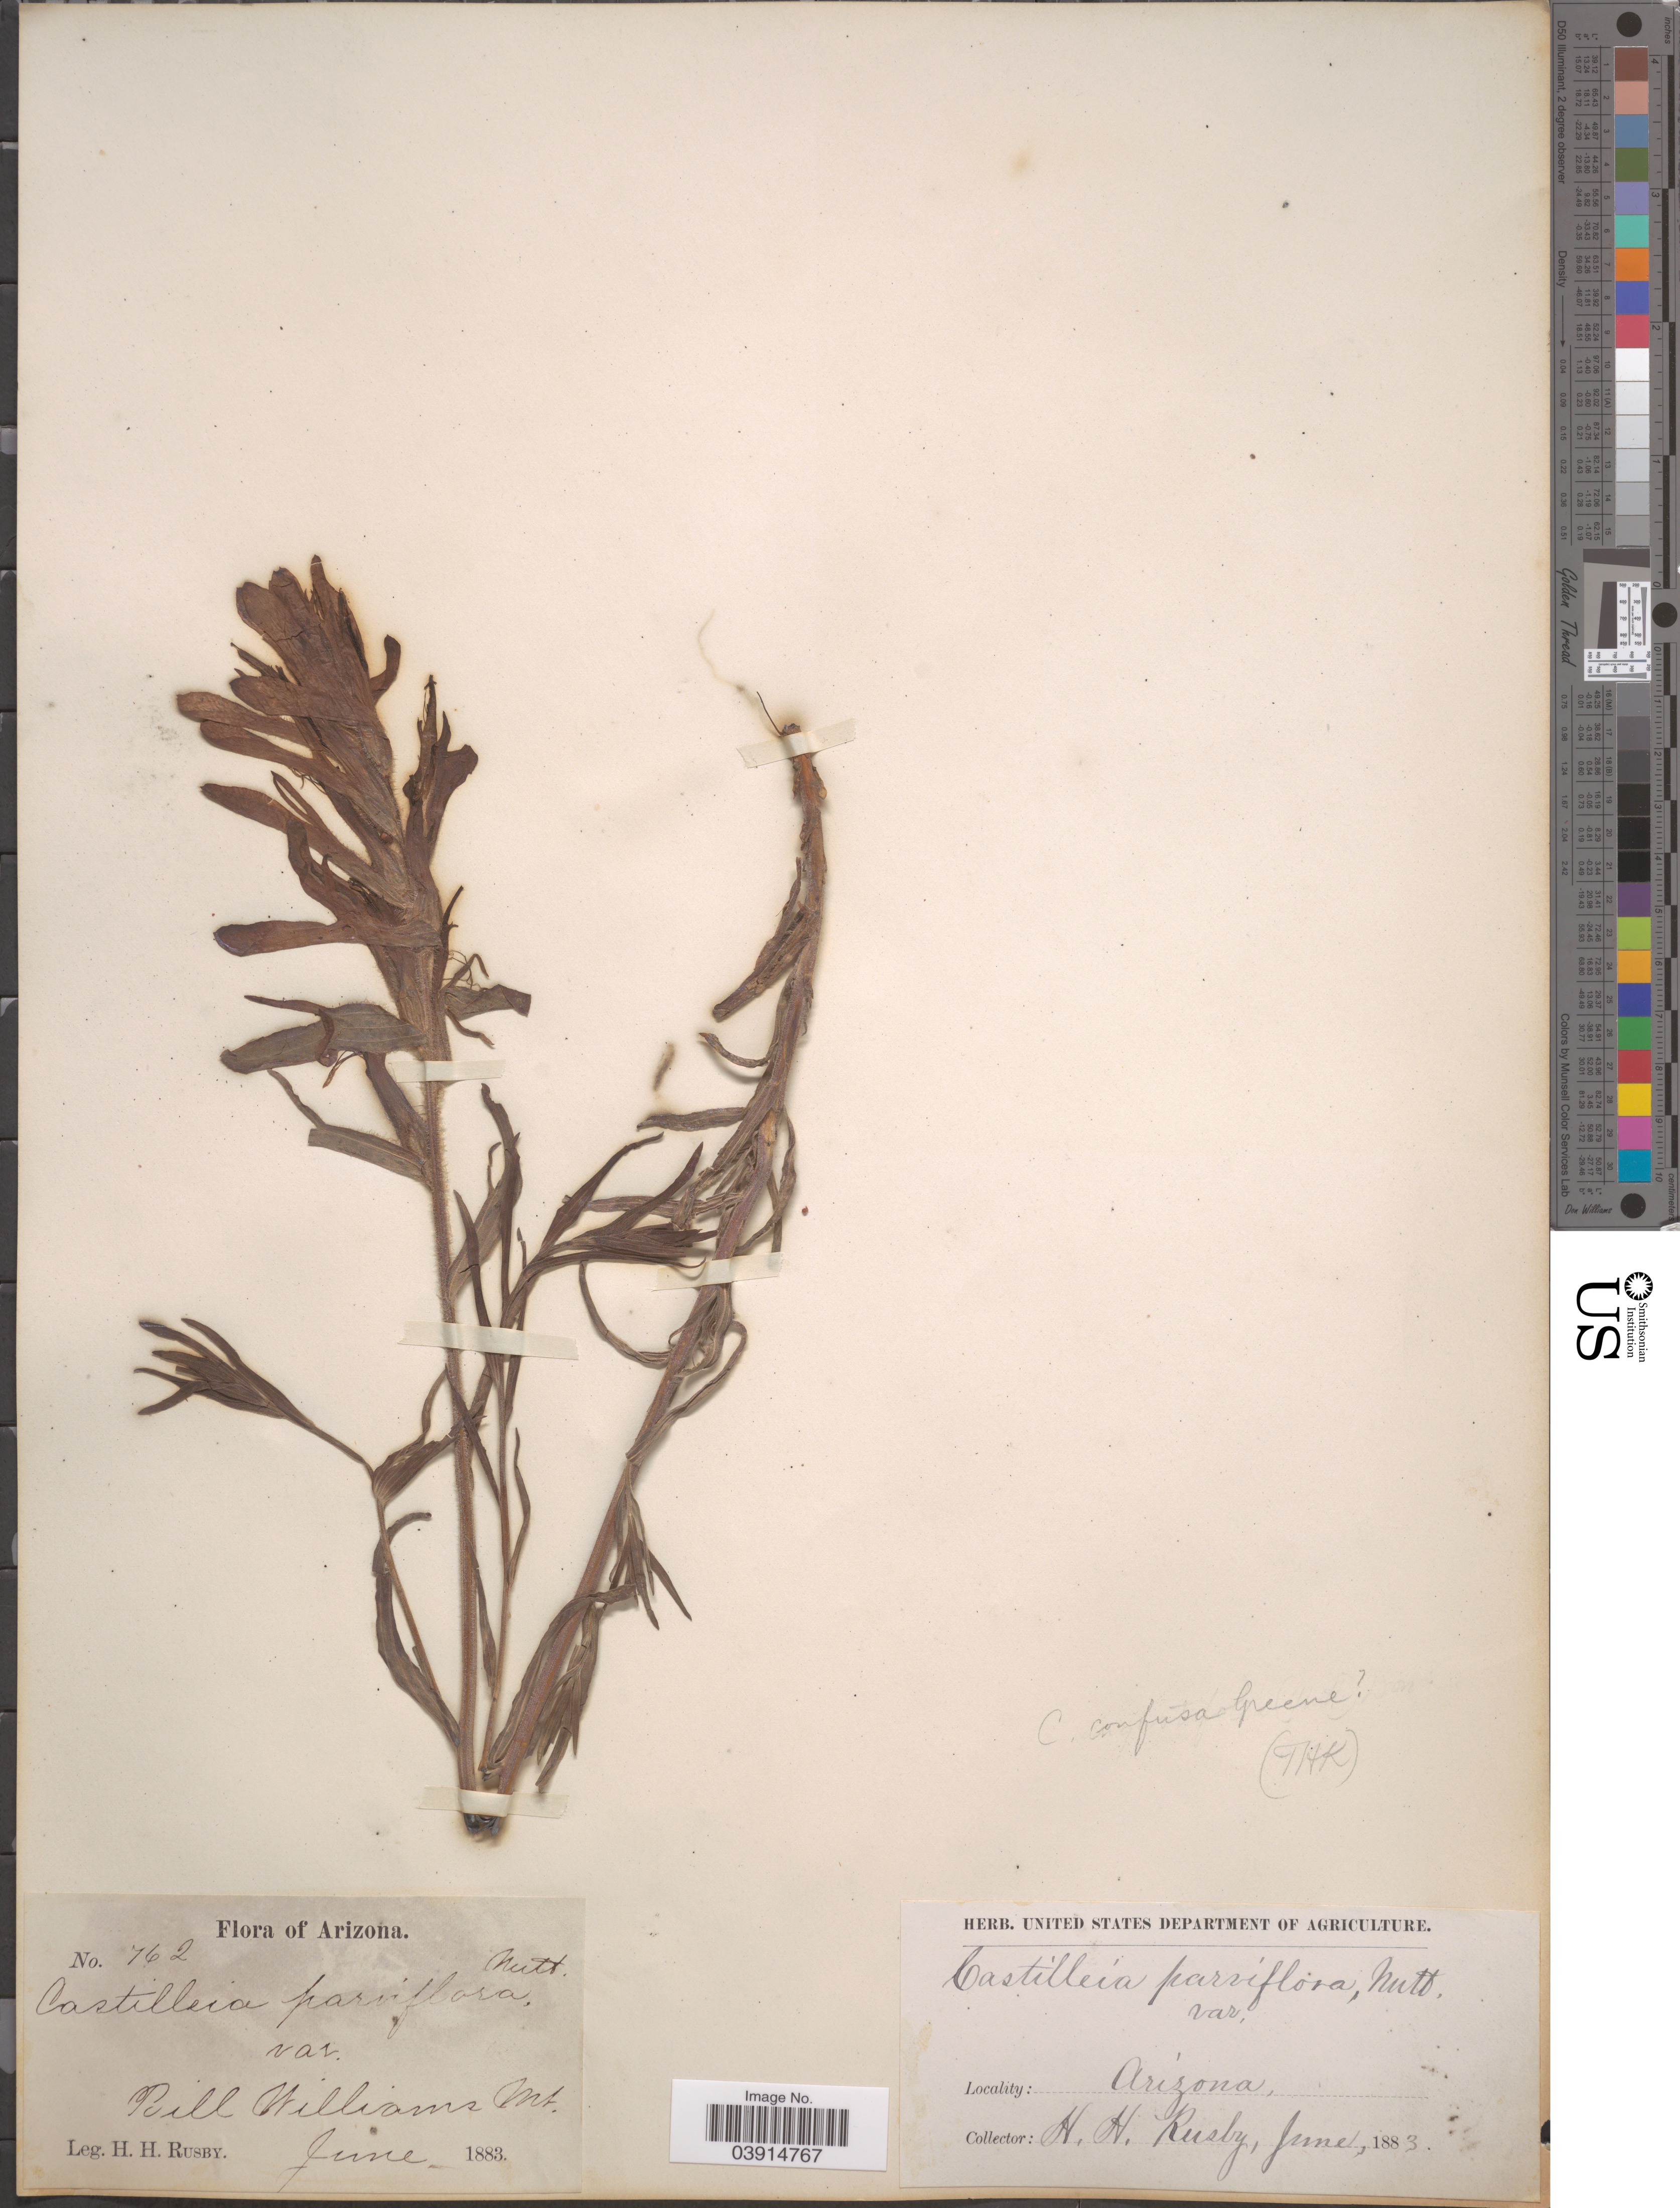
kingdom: Plantae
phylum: Tracheophyta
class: Magnoliopsida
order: Lamiales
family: Orobanchaceae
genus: Castilleja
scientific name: Castilleja sp.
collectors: H. H. Rusby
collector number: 762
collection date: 1883-06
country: United States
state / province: Arizona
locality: Bill Williams Mt.